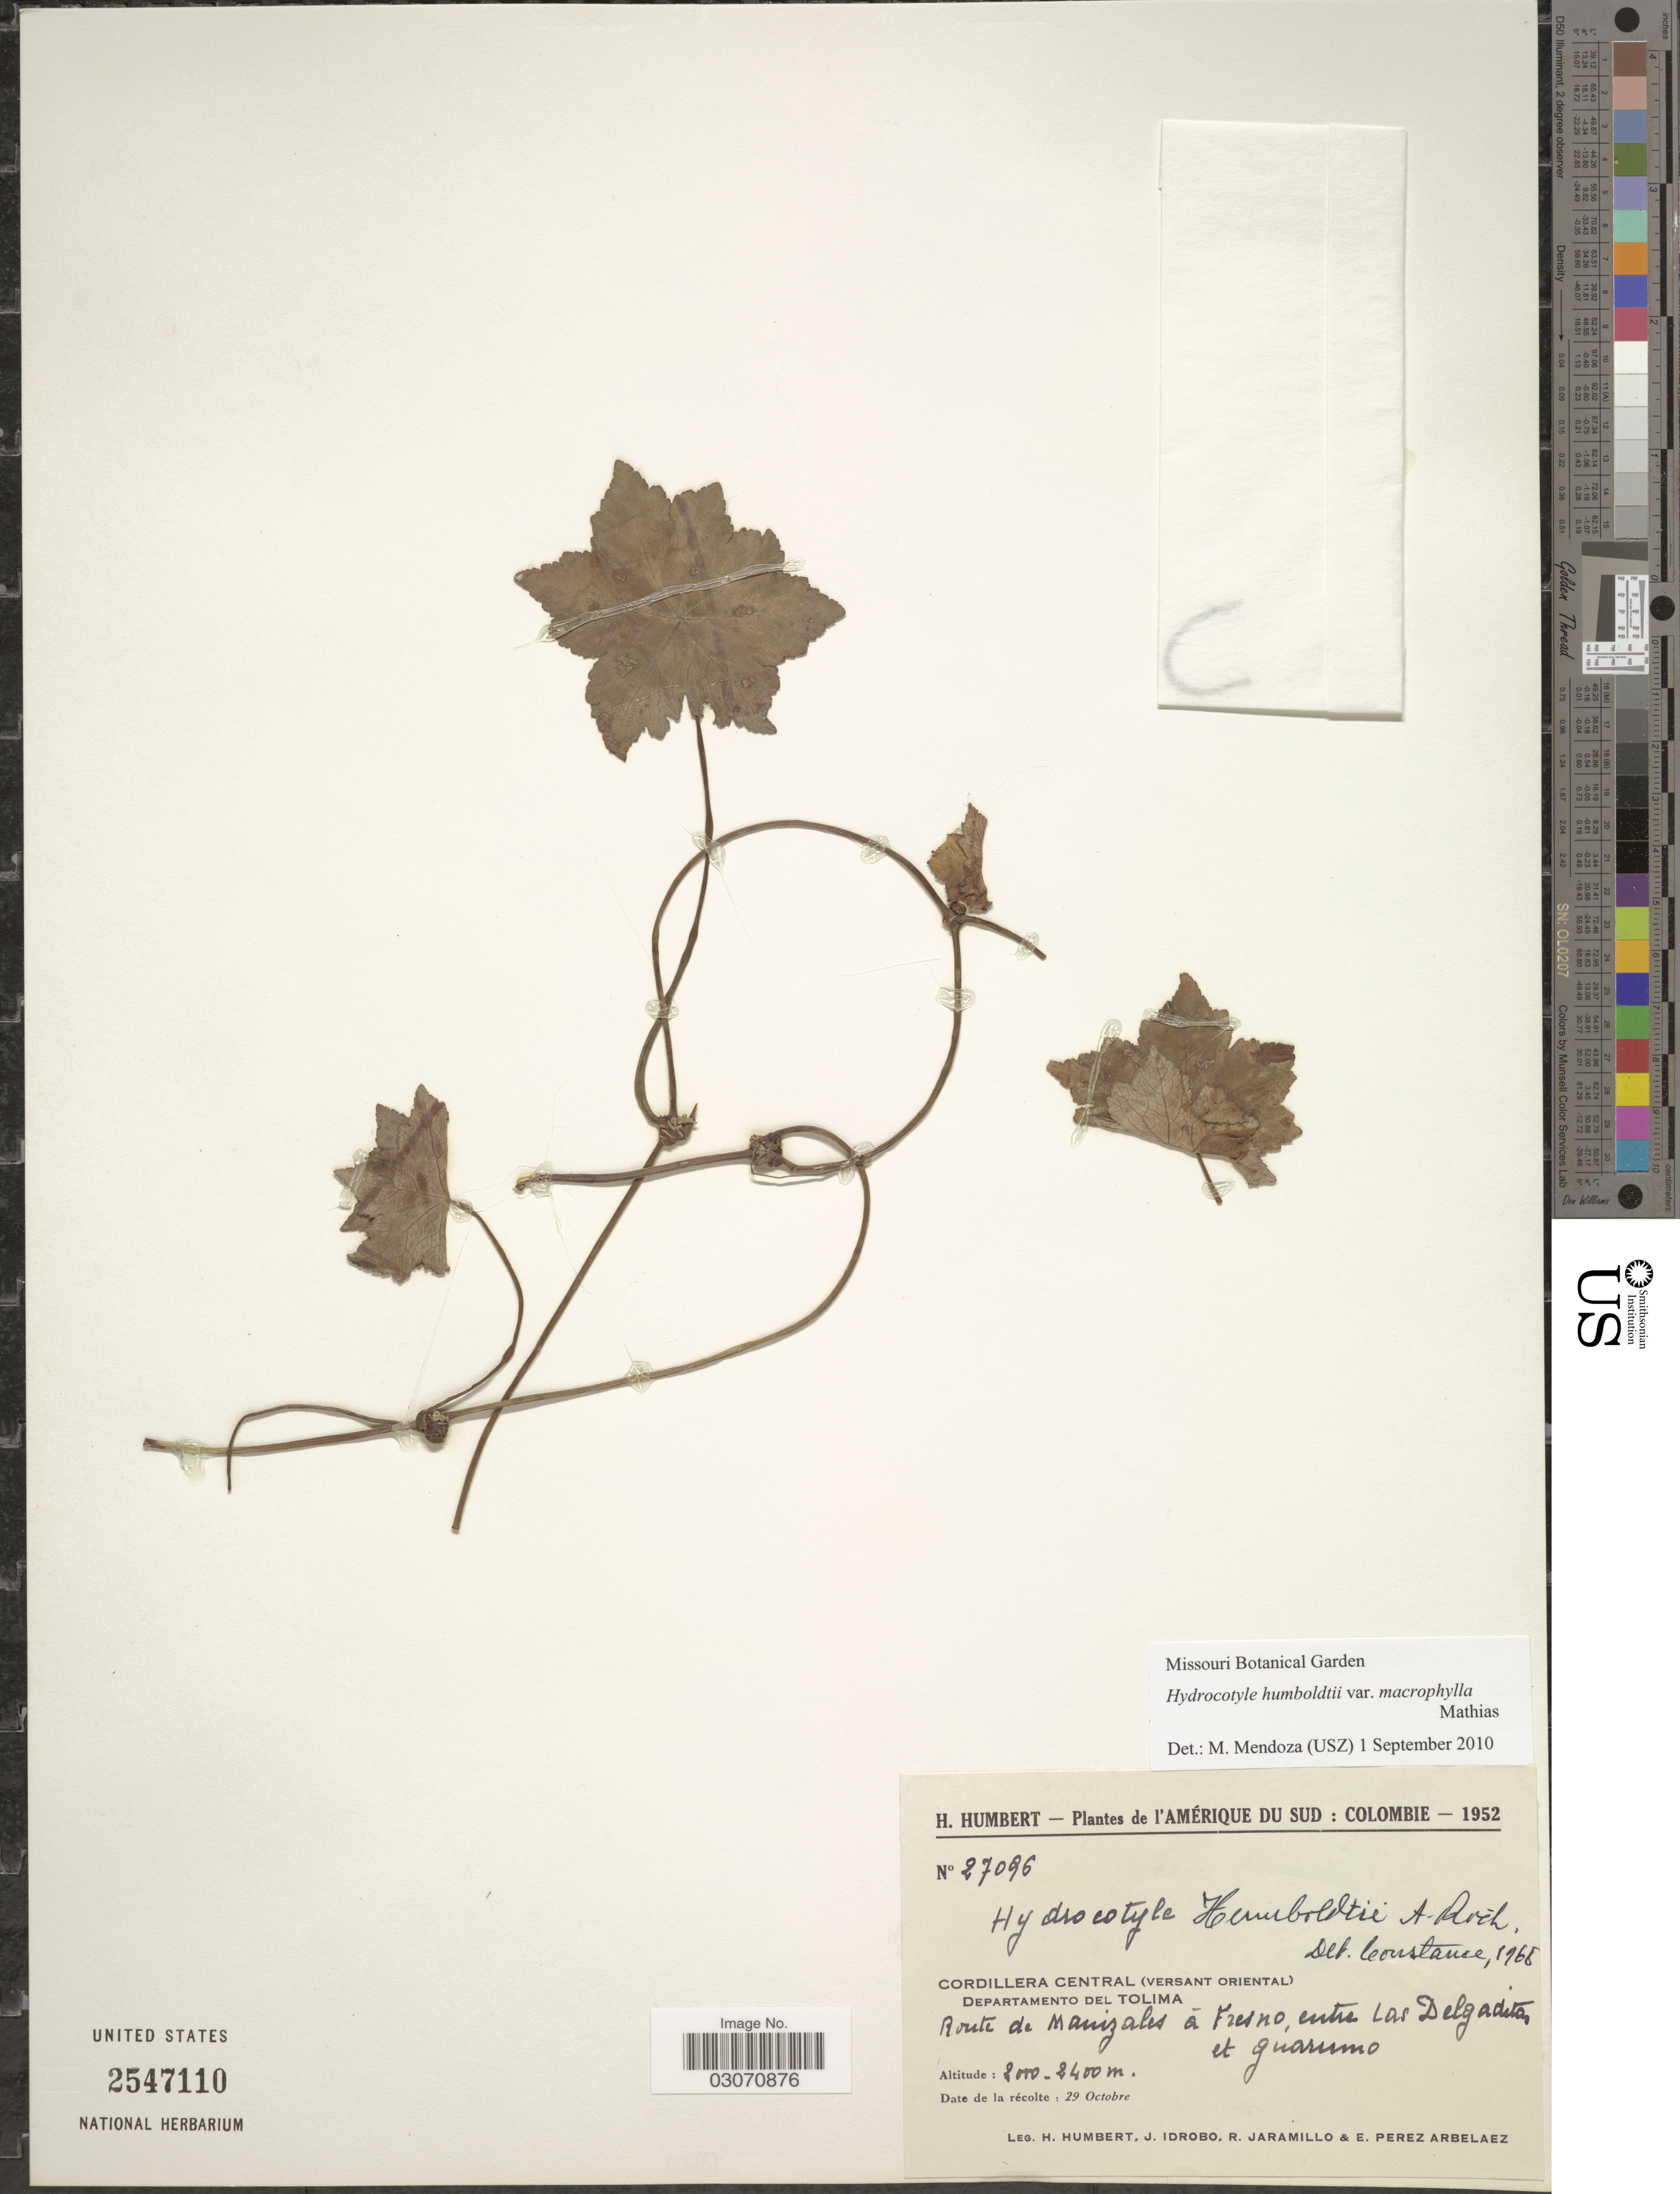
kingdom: Plantae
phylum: Tracheophyta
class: Magnoliopsida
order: Apiales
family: Araliaceae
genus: Hydrocotyle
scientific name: Hydrocotyle humboldtii var. macrophylla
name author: Mathias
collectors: H. Humbert, J. M. Idrobo, R. Jaramillo & E. Pérez Arbeláez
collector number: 27096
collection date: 1952-10-29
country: Colombia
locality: Cordillera Central (versant oriental) Departamento del Tolima Route de Manizales a Fresno, entre Las Delgaditas et Gúaruno.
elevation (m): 2000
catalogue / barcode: US 2547110